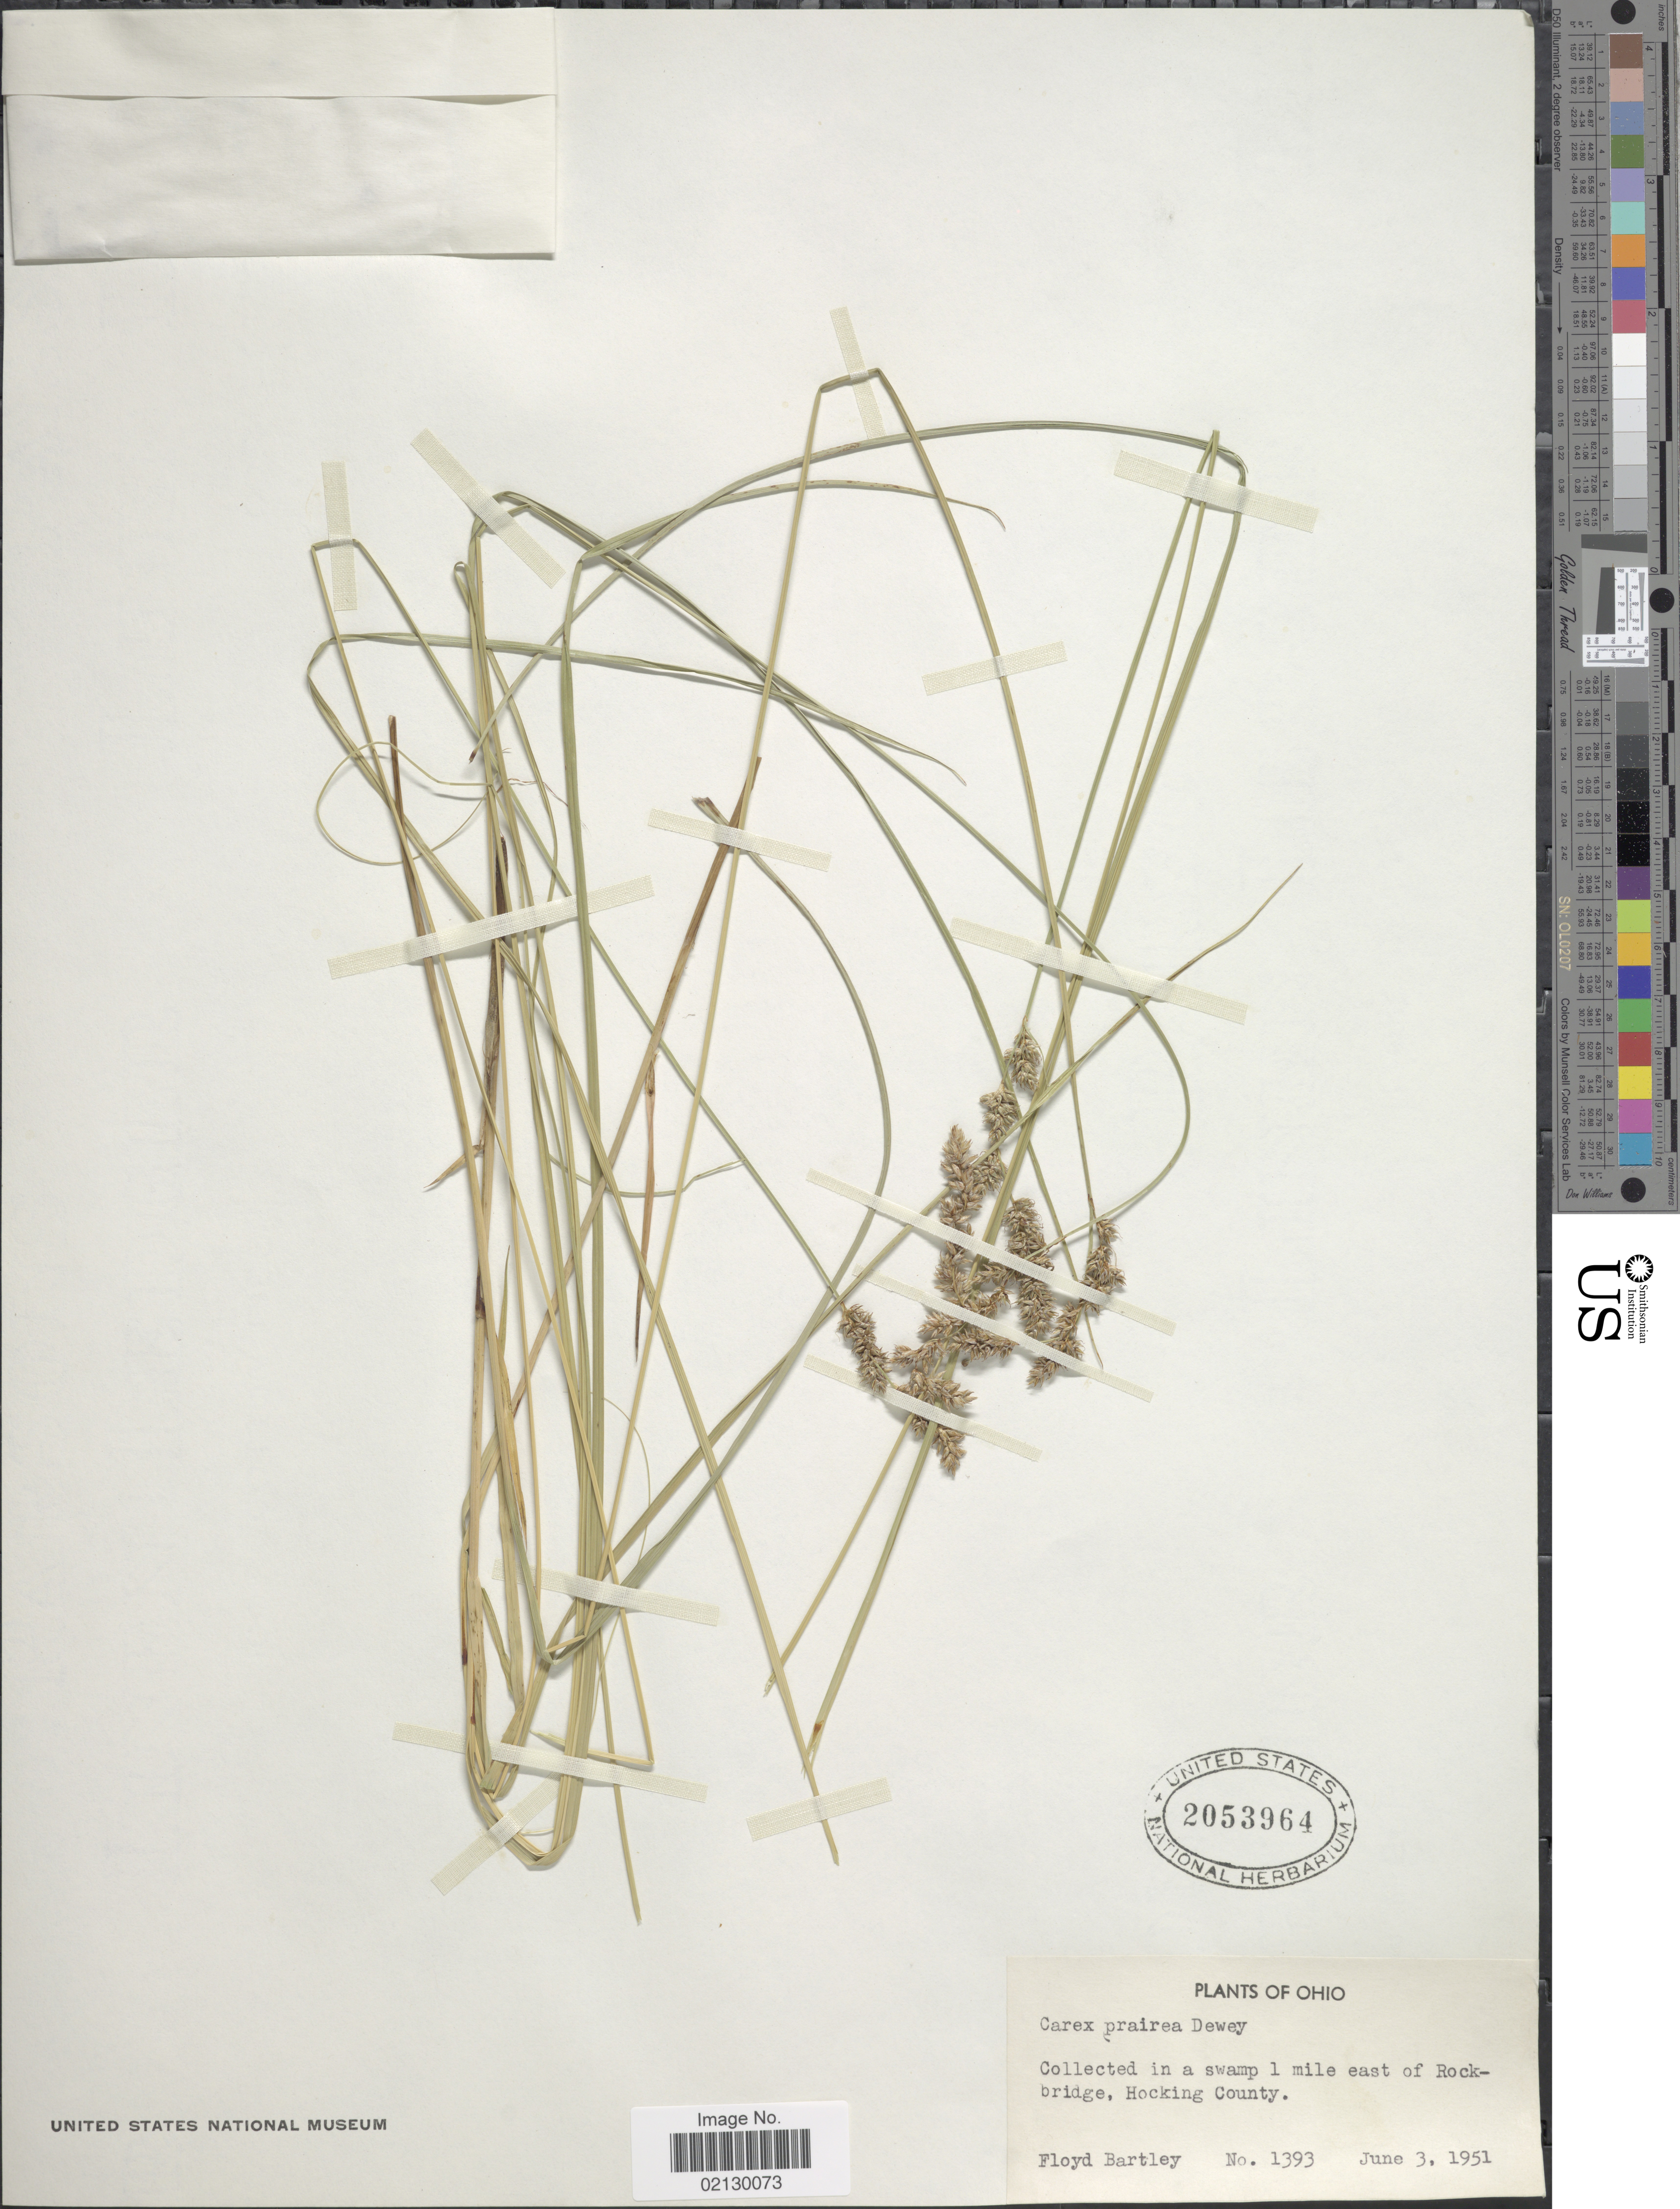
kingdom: Plantae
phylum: Tracheophyta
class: Liliopsida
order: Poales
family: Cyperaceae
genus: Carex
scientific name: Carex prairea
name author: Dewey ex Alph. Wood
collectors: F. Bartley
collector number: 1393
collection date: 1951-06-03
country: United States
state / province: Ohio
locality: In a swamp 1 mile east of Rckbridge, Hocking County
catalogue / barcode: US 2053964